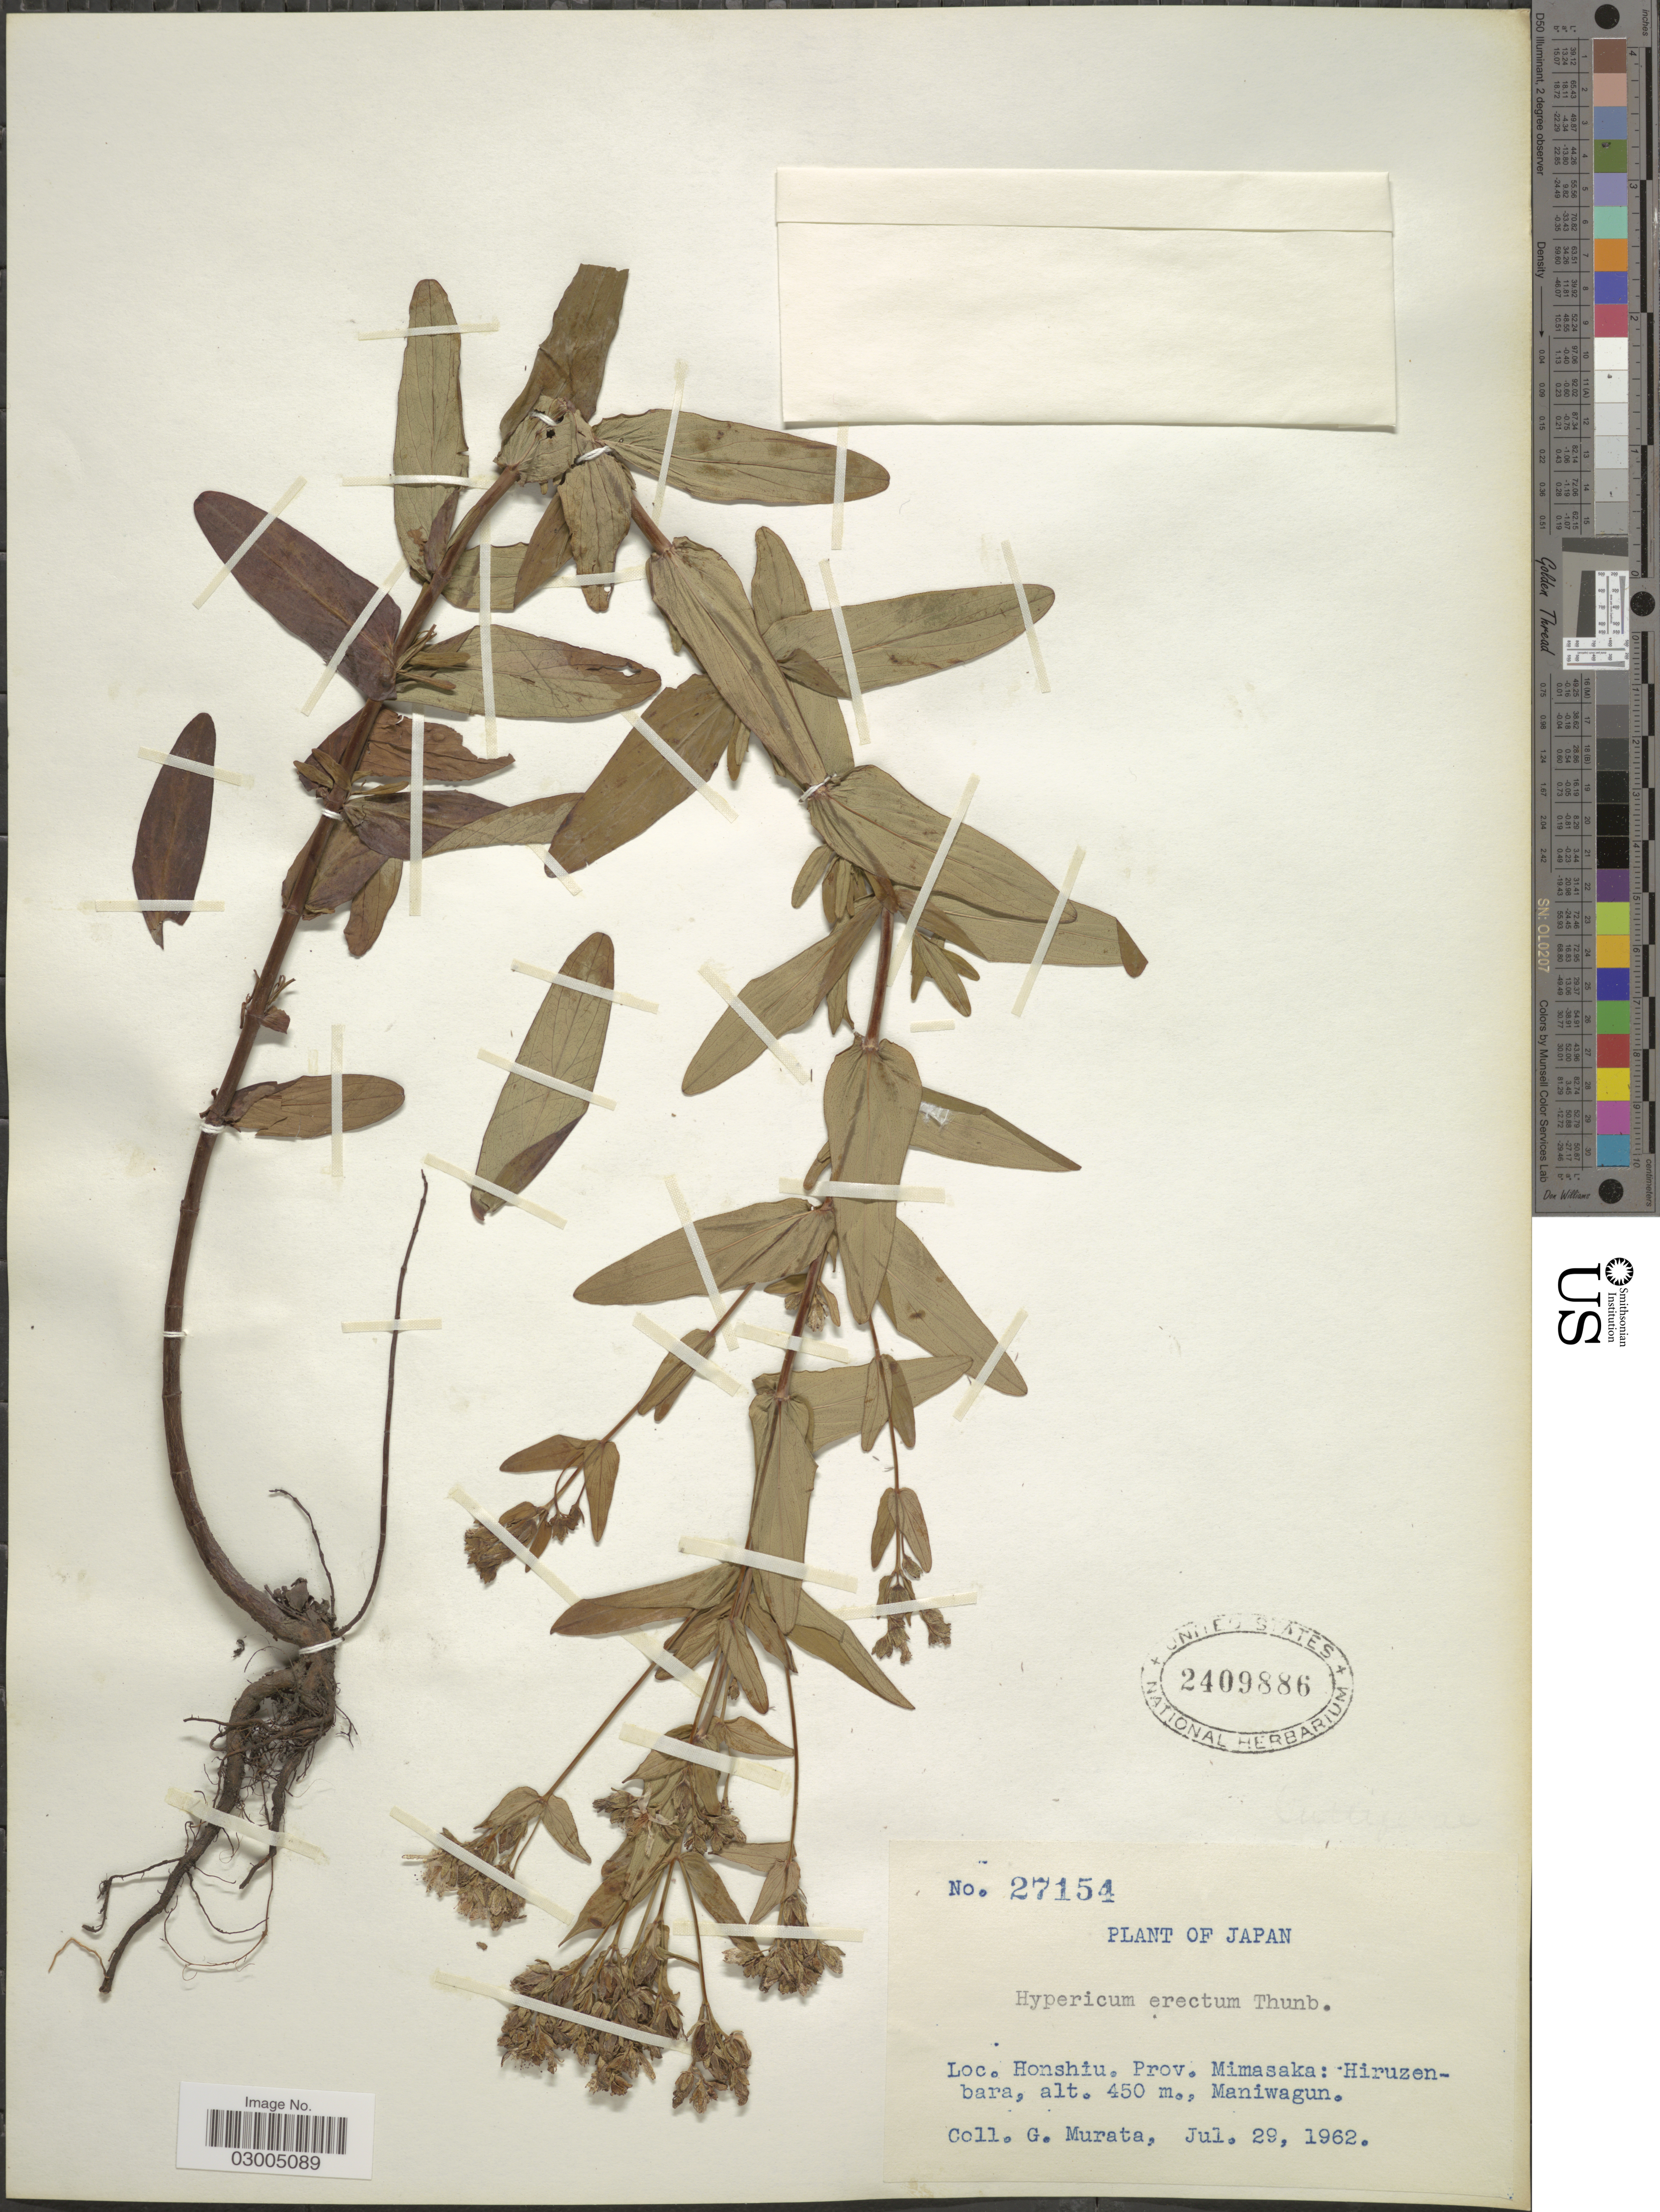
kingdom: Plantae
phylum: Tracheophyta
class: Magnoliopsida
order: Malpighiales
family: Hypericaceae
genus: Hypericum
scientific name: Hypericum erectum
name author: Thunb.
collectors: G. Murata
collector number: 27154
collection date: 1962-07-29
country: Japan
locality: Honshiu. Prov. Mimasaka: Hiruzenbara. Maniwagun.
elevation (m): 450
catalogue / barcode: US 2409886